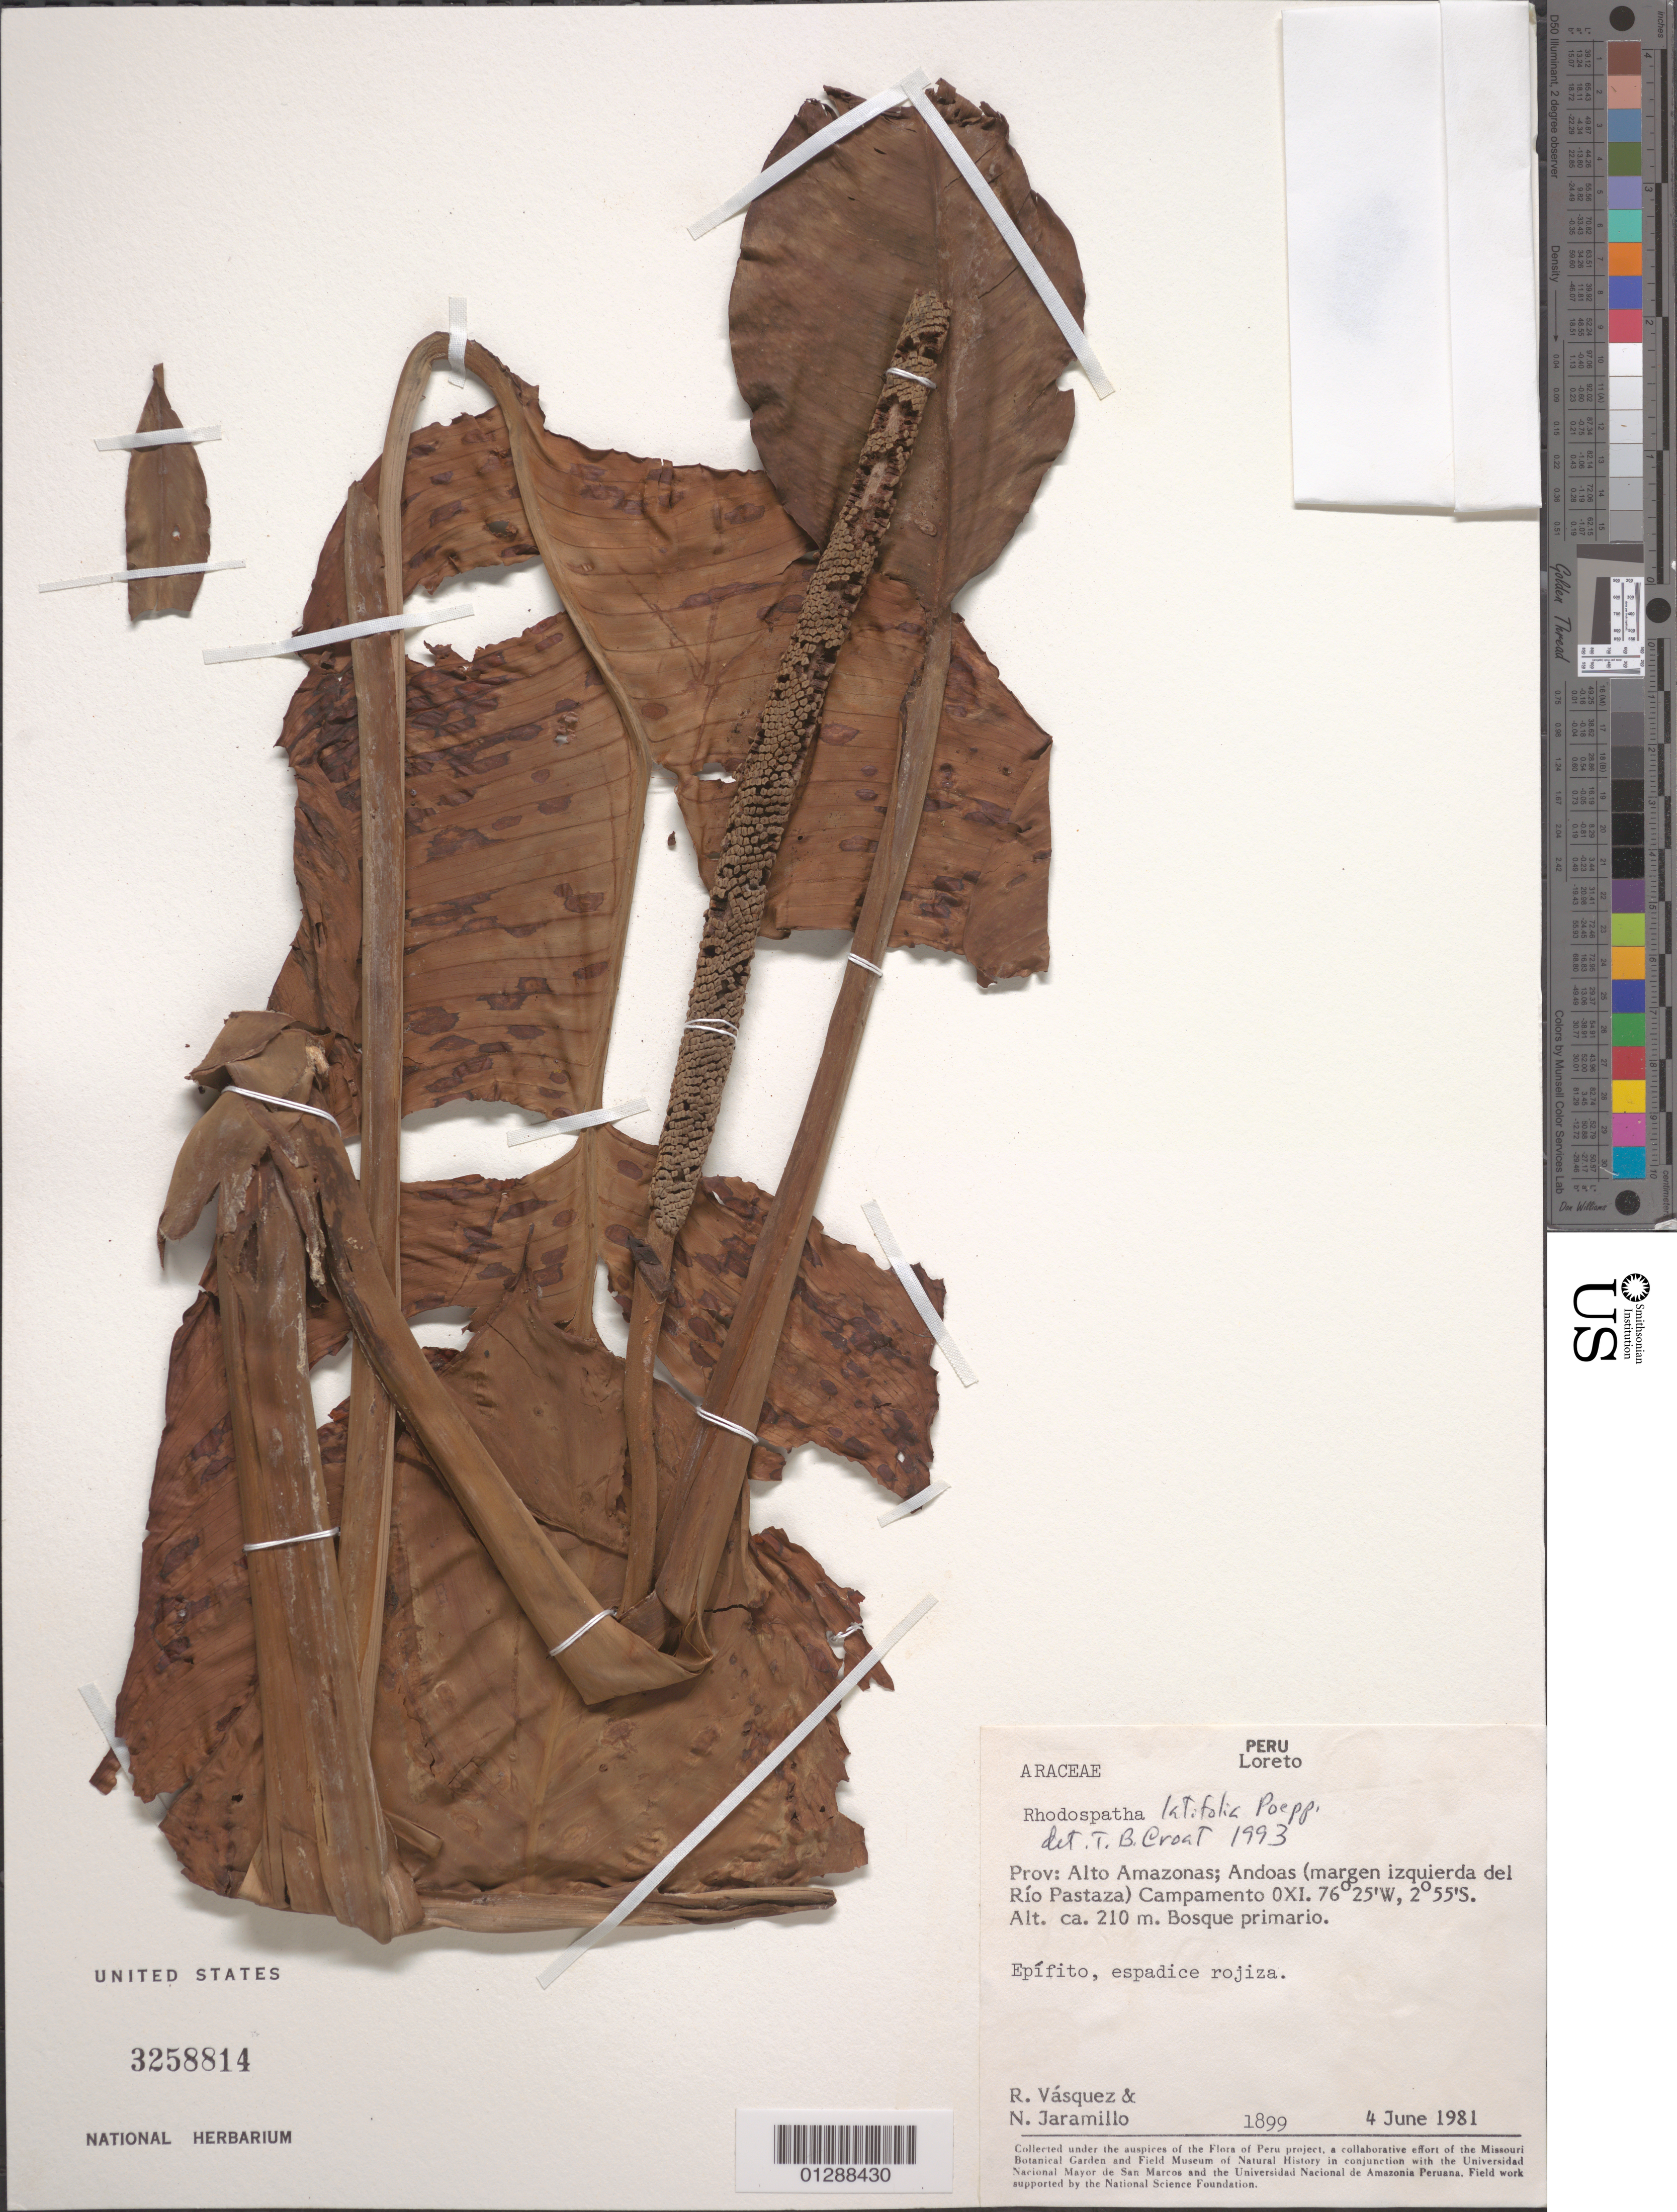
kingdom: Plantae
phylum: Tracheophyta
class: Liliopsida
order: Alismatales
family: Araceae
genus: Rhodospatha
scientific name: Rhodospatha latifolia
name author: Poepp. & Endl.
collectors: R. Vásquez & N. Jaramillo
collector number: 1899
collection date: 1981-06-04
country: Peru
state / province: Loreto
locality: Prov. Alto Amazonas; Andoas (margen izquierda del Río Pastaza) Campamento 0XI.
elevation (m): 210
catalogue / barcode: US 3258814